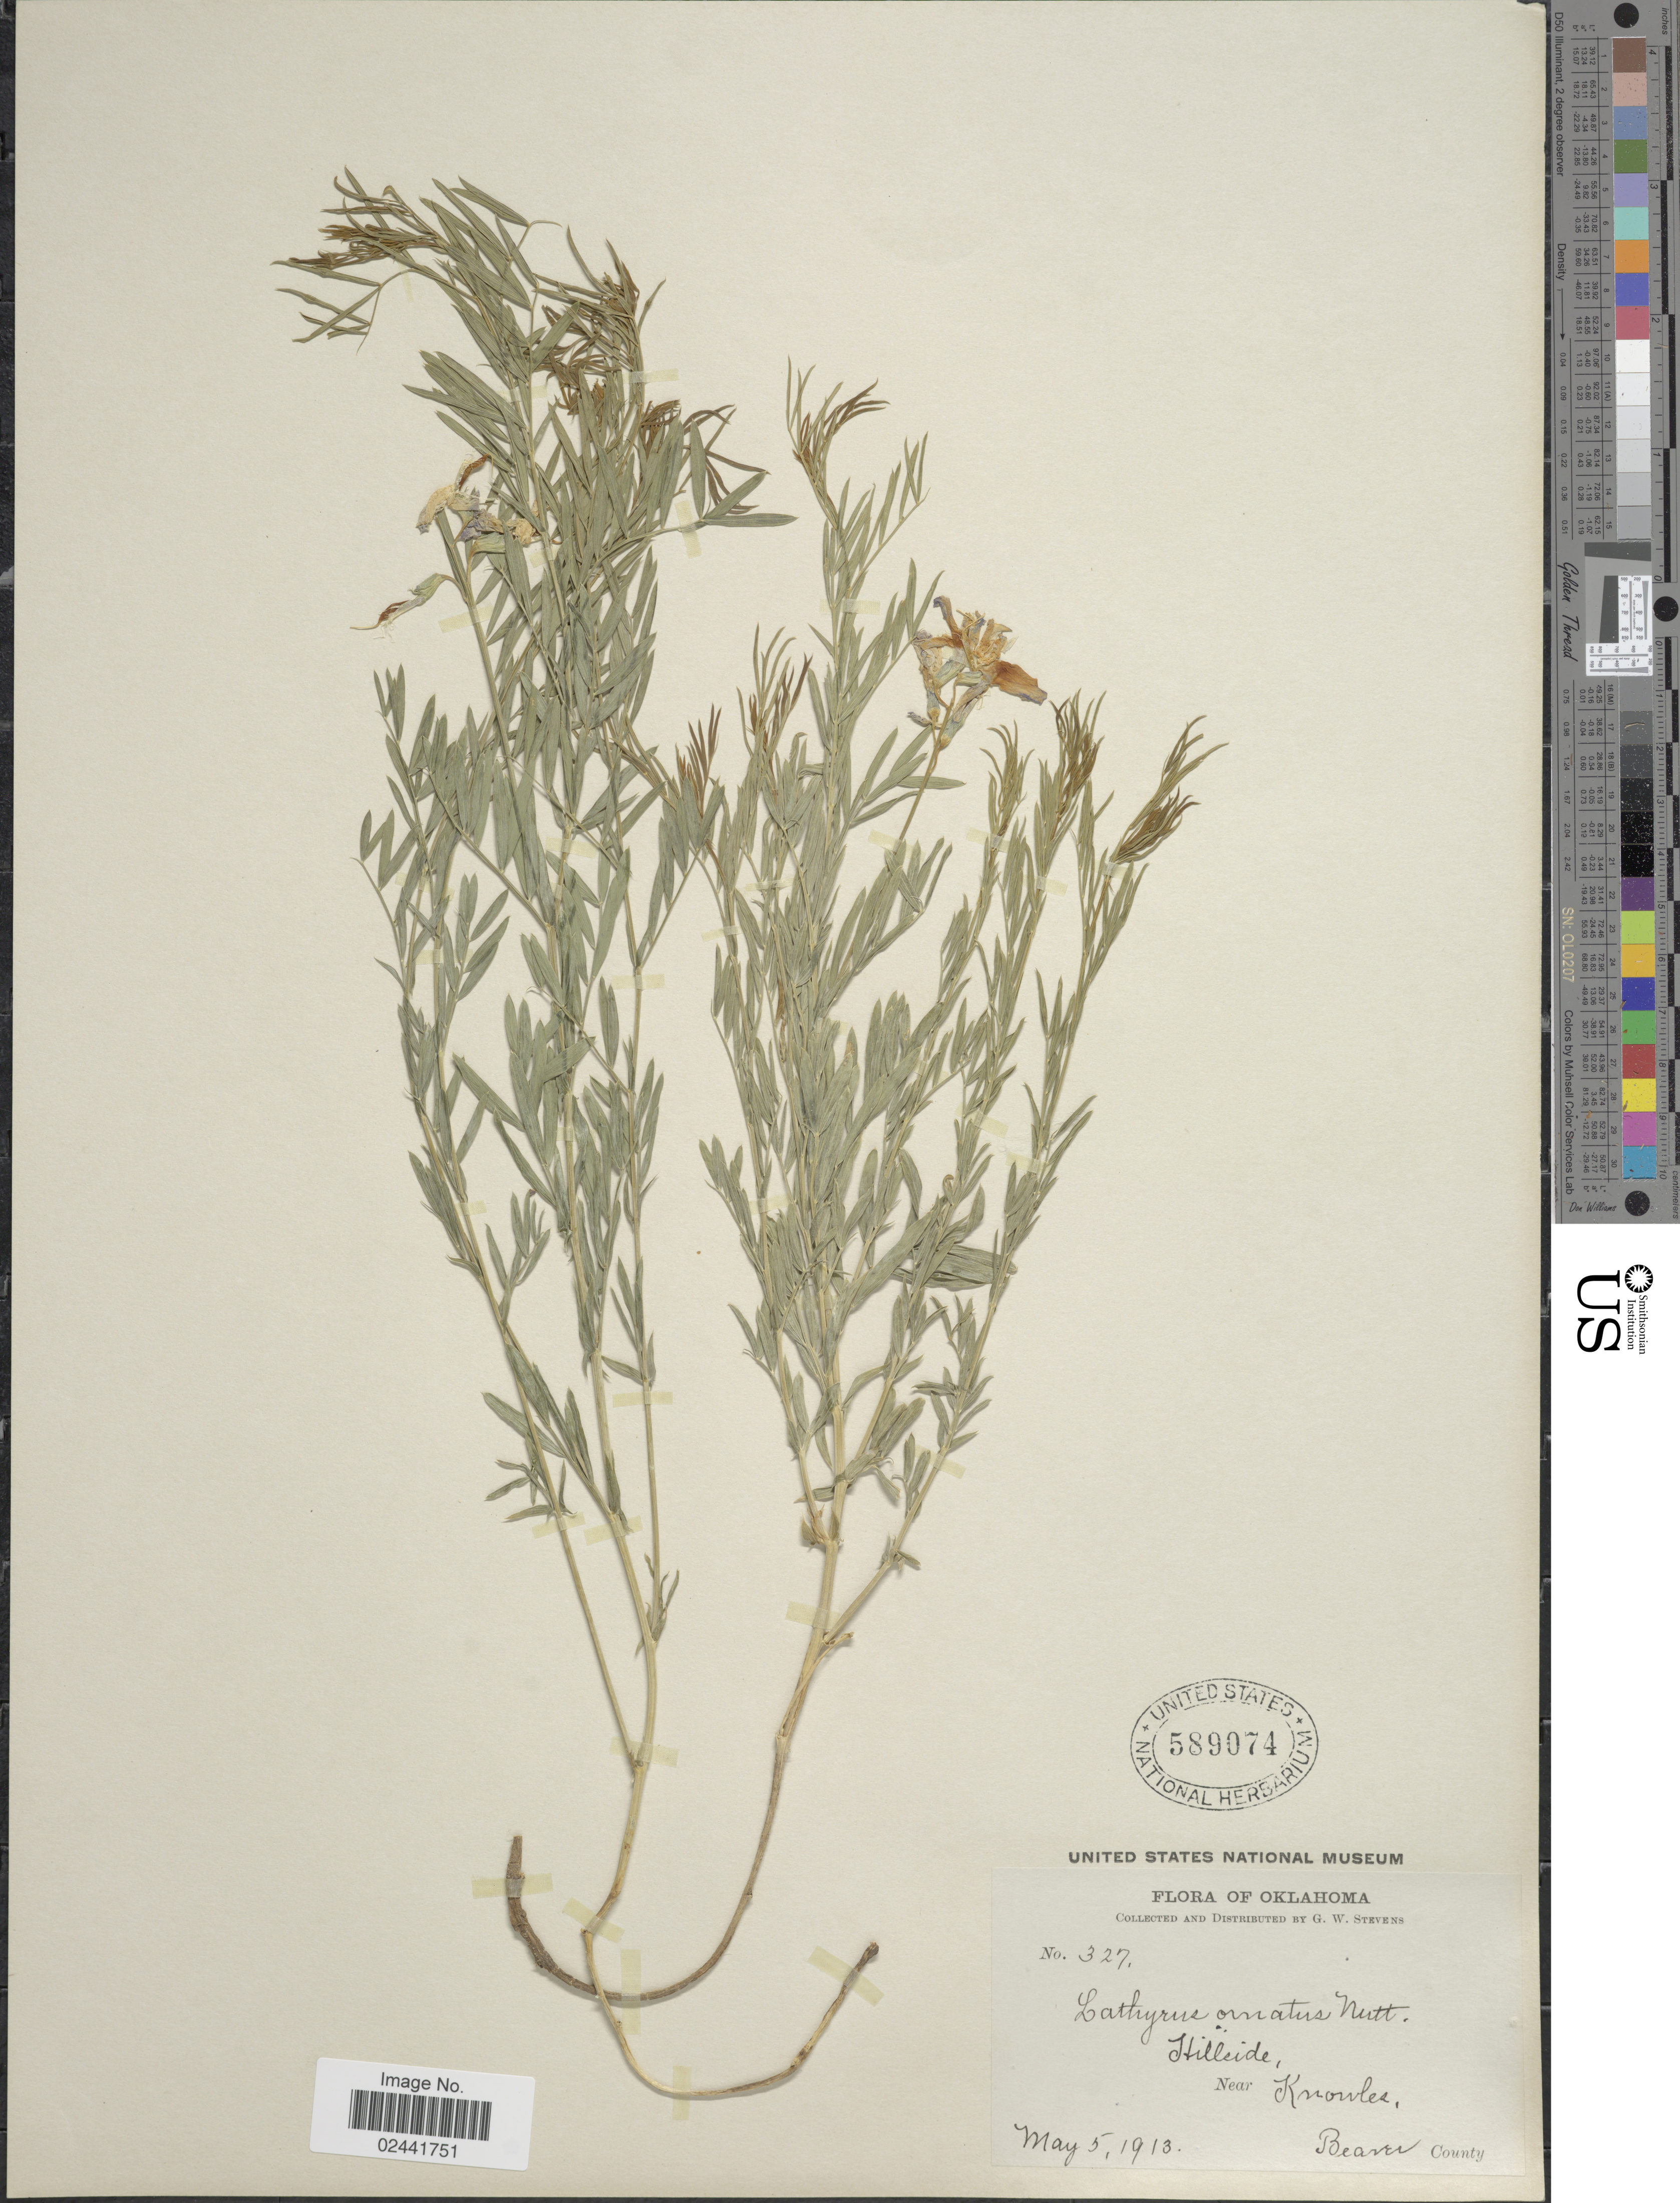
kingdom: Plantae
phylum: Tracheophyta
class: Magnoliopsida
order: Fabales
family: Fabaceae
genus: Lathyrus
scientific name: Lathyrus stipulaceus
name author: (Pursh) Butters & H. St. John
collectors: G. W. Stevens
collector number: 327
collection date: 1913-05-05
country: United States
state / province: Oklahoma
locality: Hillside, Near Knowles, Beaver County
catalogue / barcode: US 589074